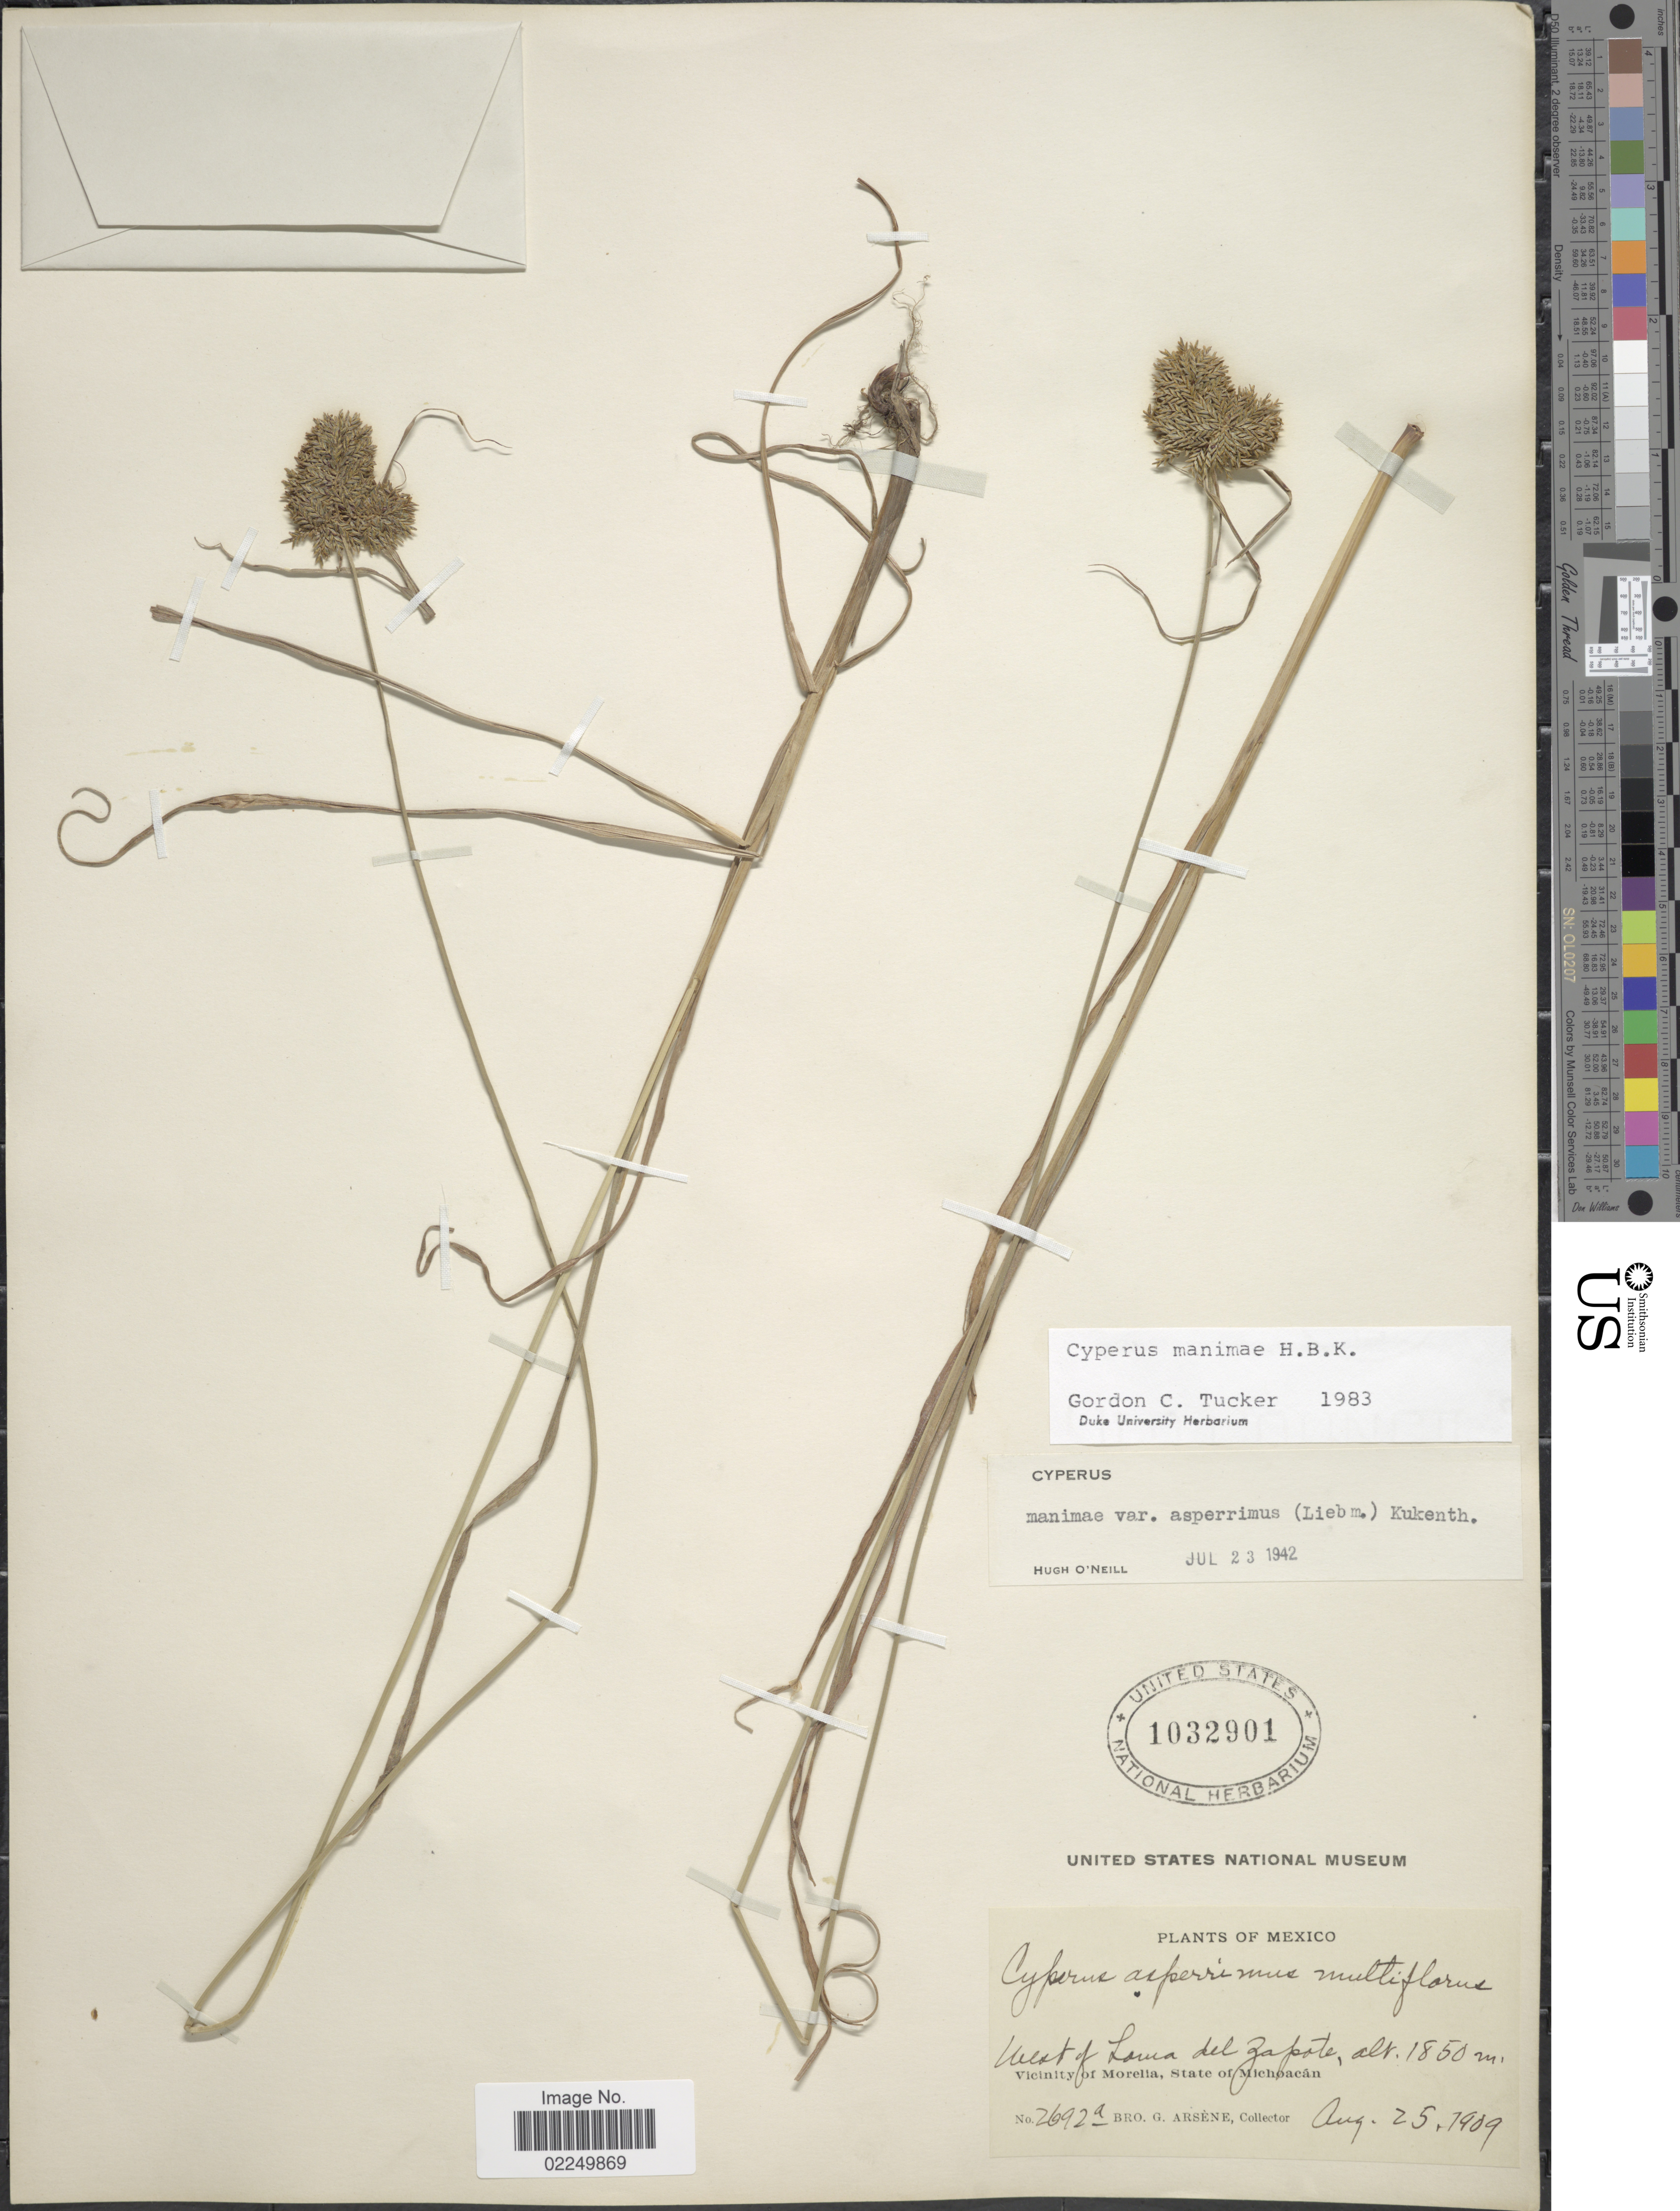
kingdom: Plantae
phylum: Tracheophyta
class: Liliopsida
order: Poales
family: Cyperaceae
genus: Cyperus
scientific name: Cyperus manimae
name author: Kunth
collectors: Bro. G. Arsène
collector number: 2692a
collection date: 1909-08-25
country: Mexico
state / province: Michoacán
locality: West of Loma del Zapote, vicinity of Morelia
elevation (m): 1850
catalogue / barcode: US 1032901